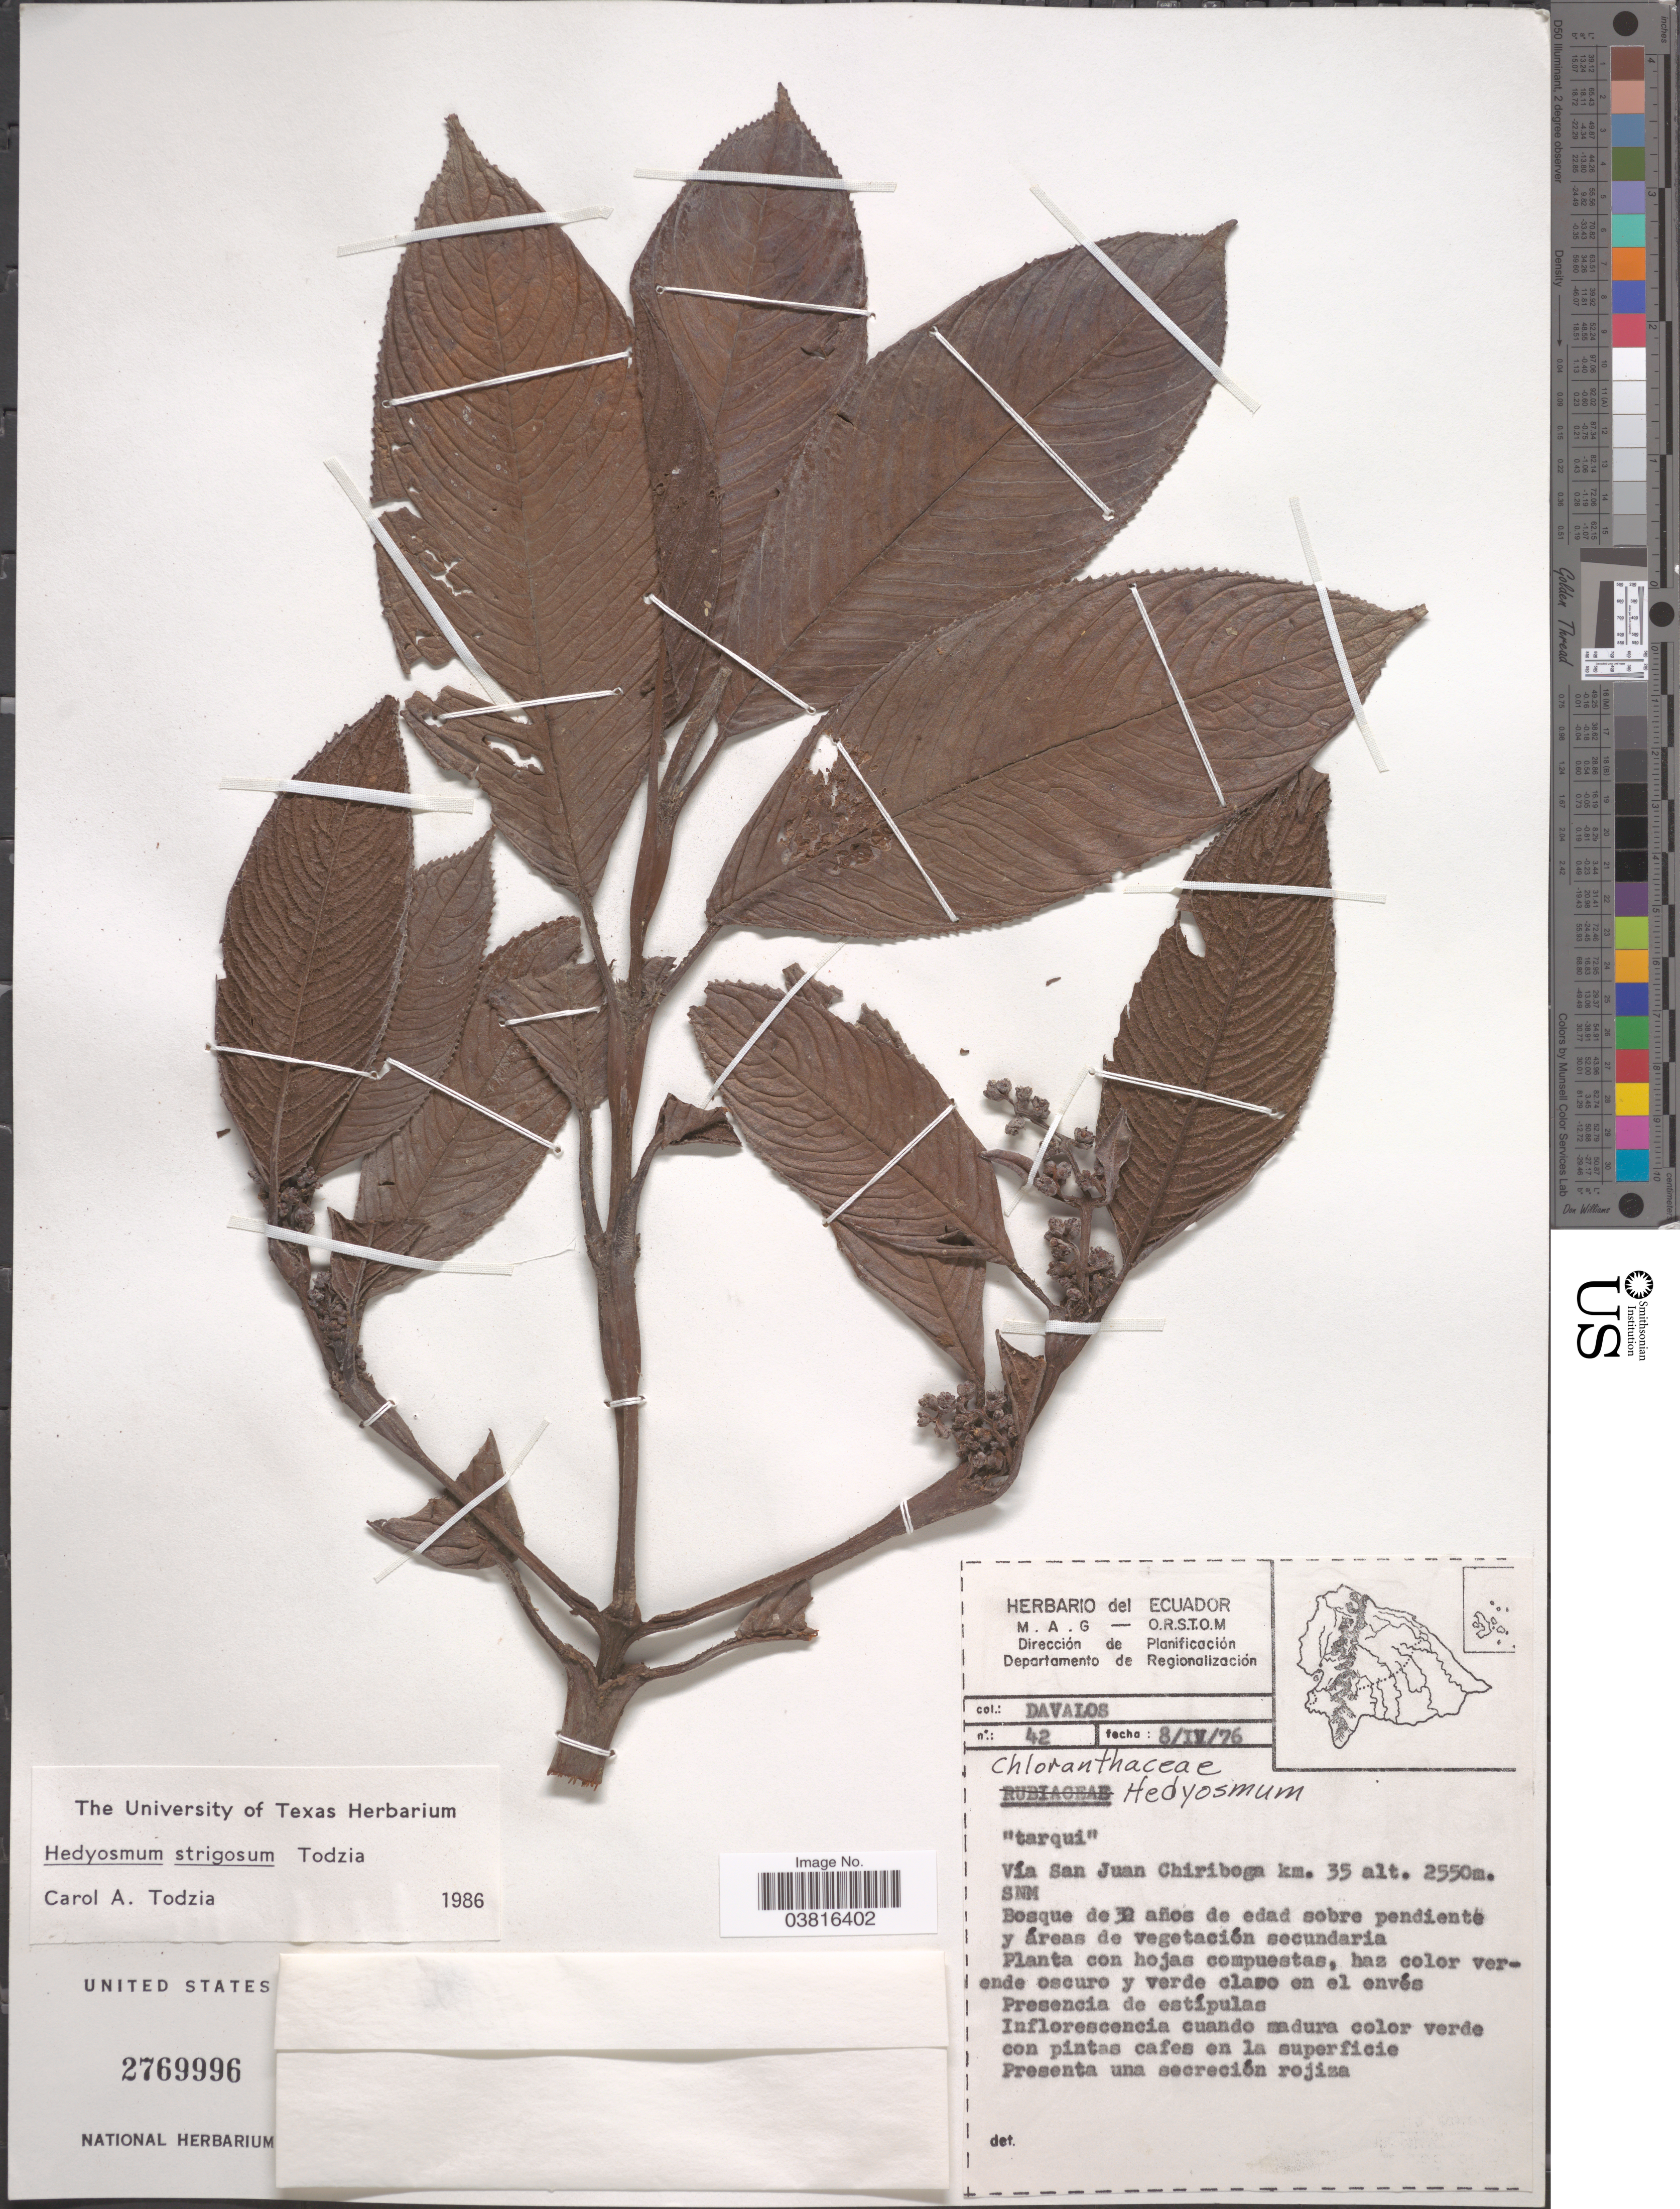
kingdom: Plantae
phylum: Tracheophyta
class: Magnoliopsida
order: Chloranthales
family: Chloranthaceae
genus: Hedyosmum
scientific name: Hedyosmum strigosum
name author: Todzia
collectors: Davalos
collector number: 42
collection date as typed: Transcribed d/m/y: 8/4/76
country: Ecuador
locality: Vía San Juan Chiriboga km. 35.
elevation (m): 2550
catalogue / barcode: US 2769996